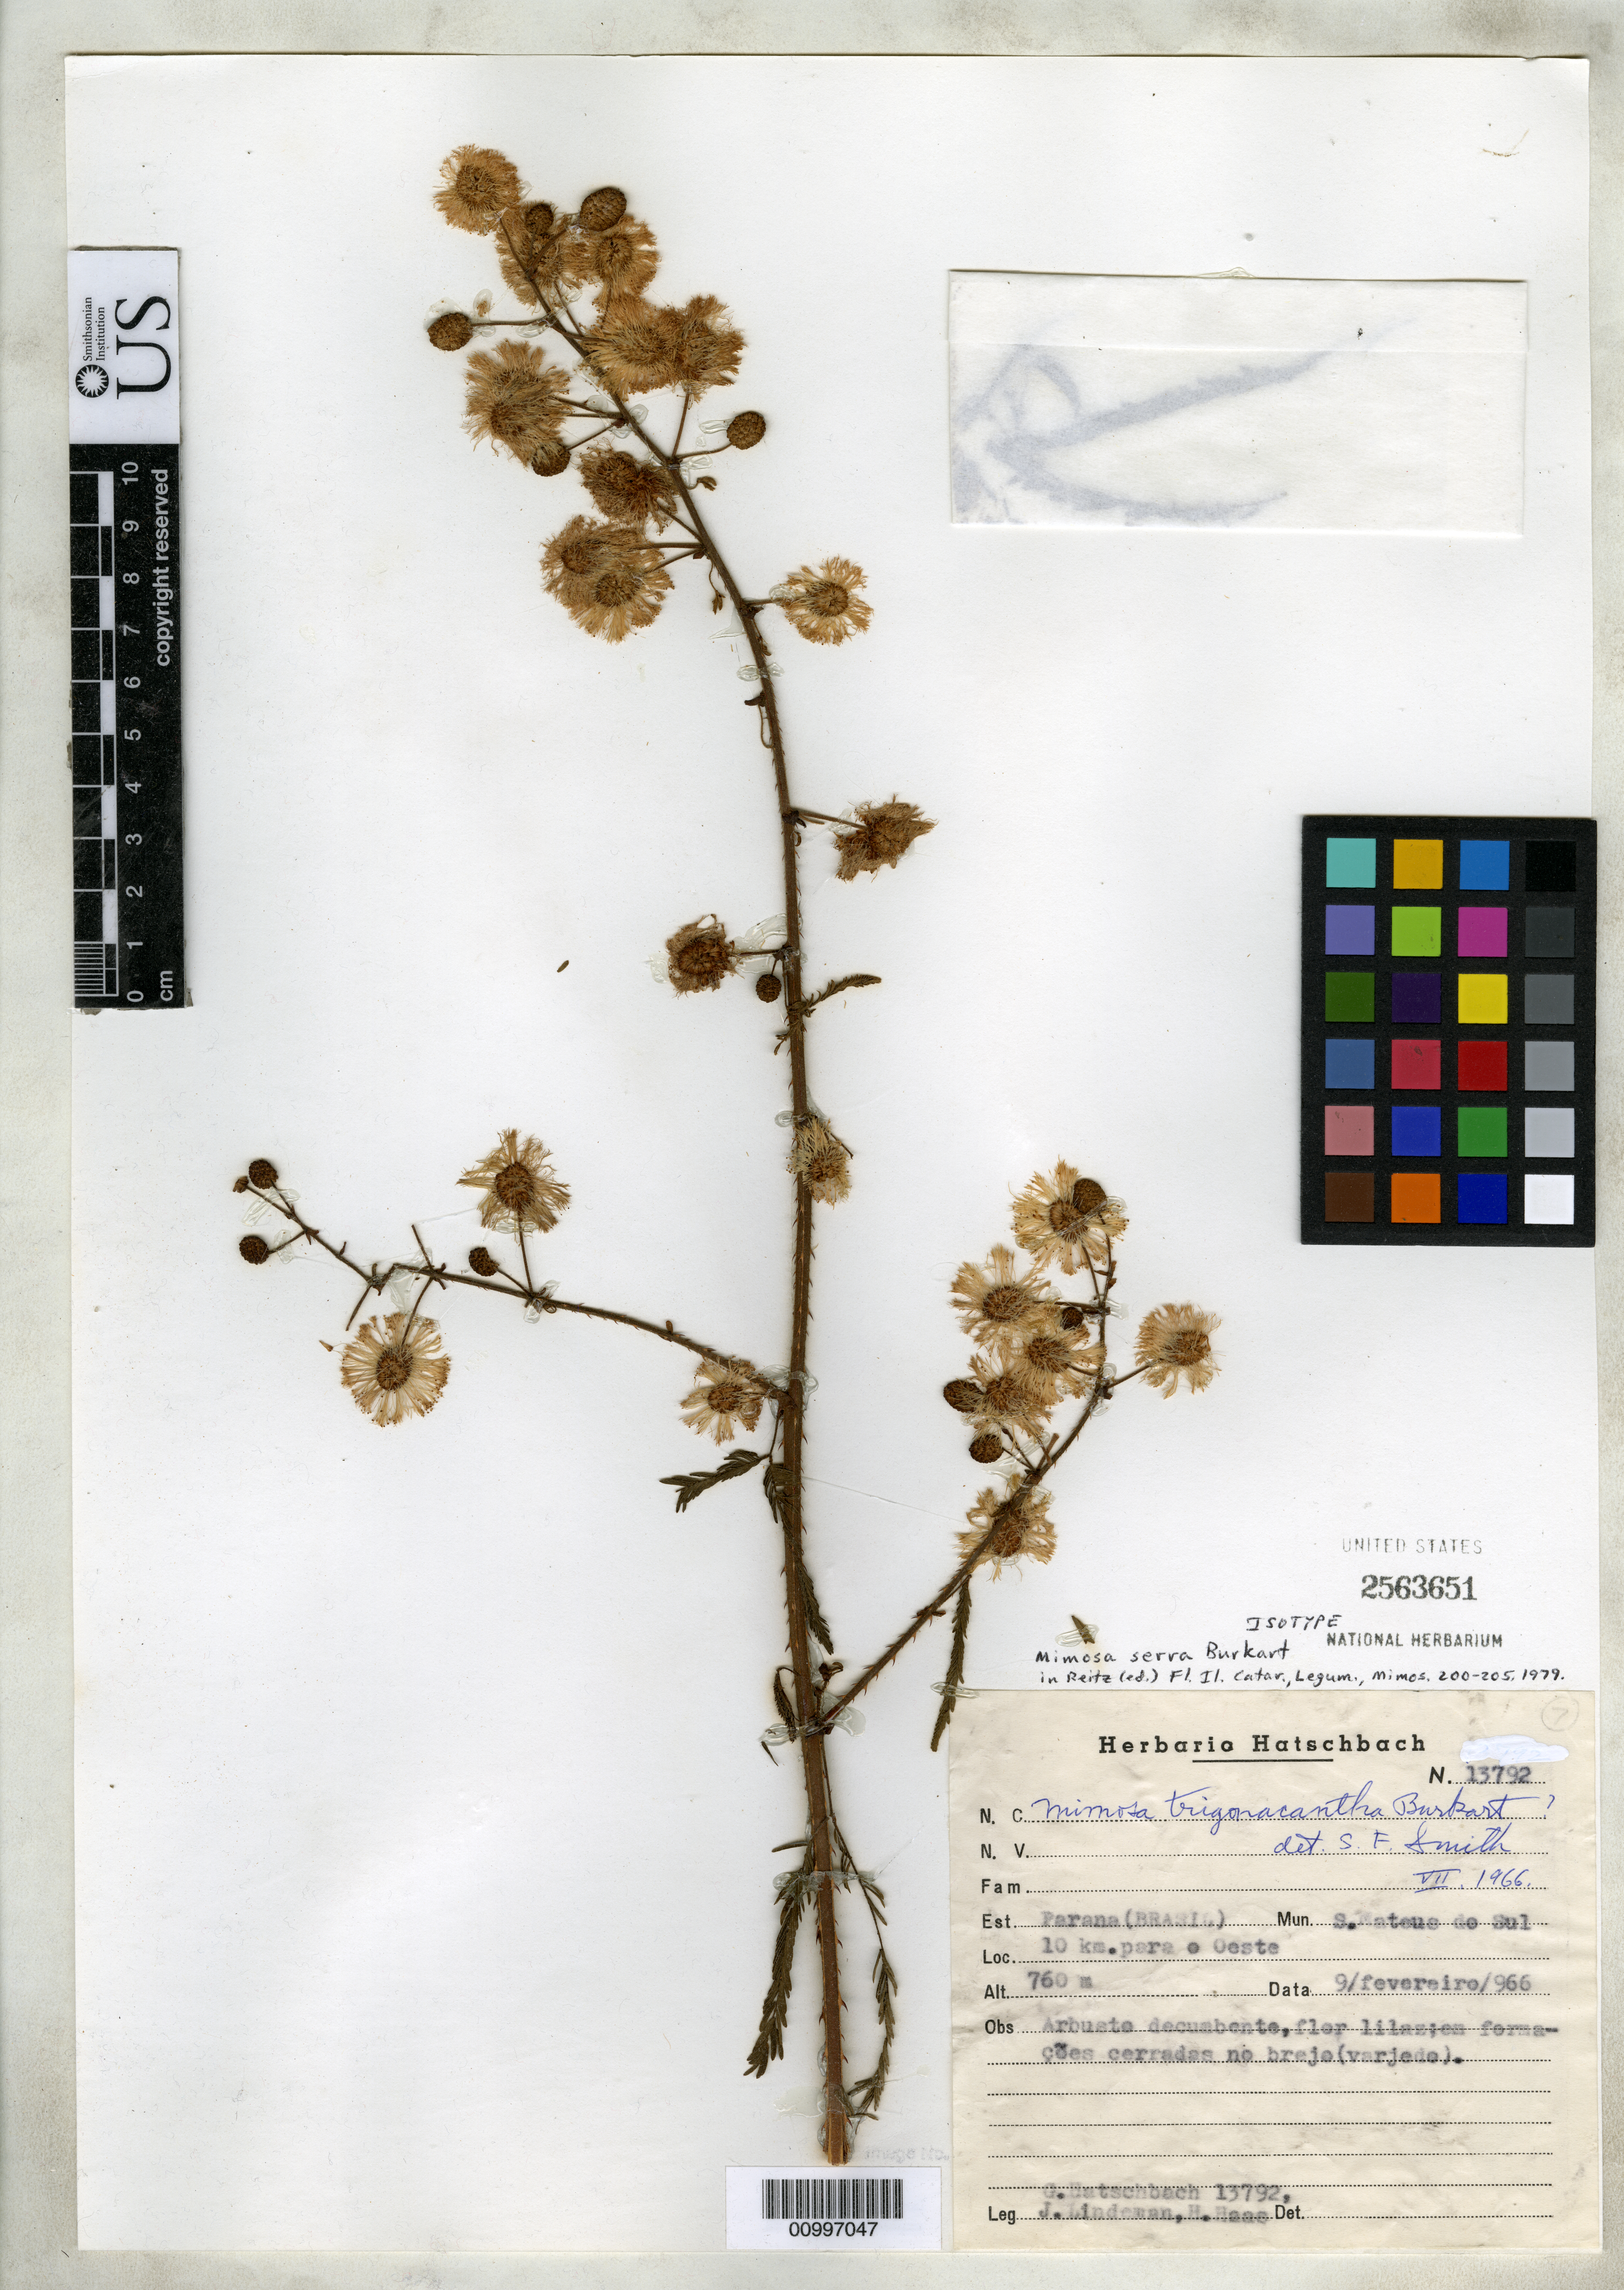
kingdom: Plantae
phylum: Tracheophyta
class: Magnoliopsida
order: Fabales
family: Fabaceae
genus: Mimosa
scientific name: Mimosa serra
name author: Burkart in Reitz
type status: Isotype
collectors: G. Hatschbach, J. C. Lindeman & H. Haas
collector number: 13792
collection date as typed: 09 Feb 1966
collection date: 1966-02-09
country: Brazil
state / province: Paraná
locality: S. Mateus do Sul.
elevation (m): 760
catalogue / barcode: US 2563651